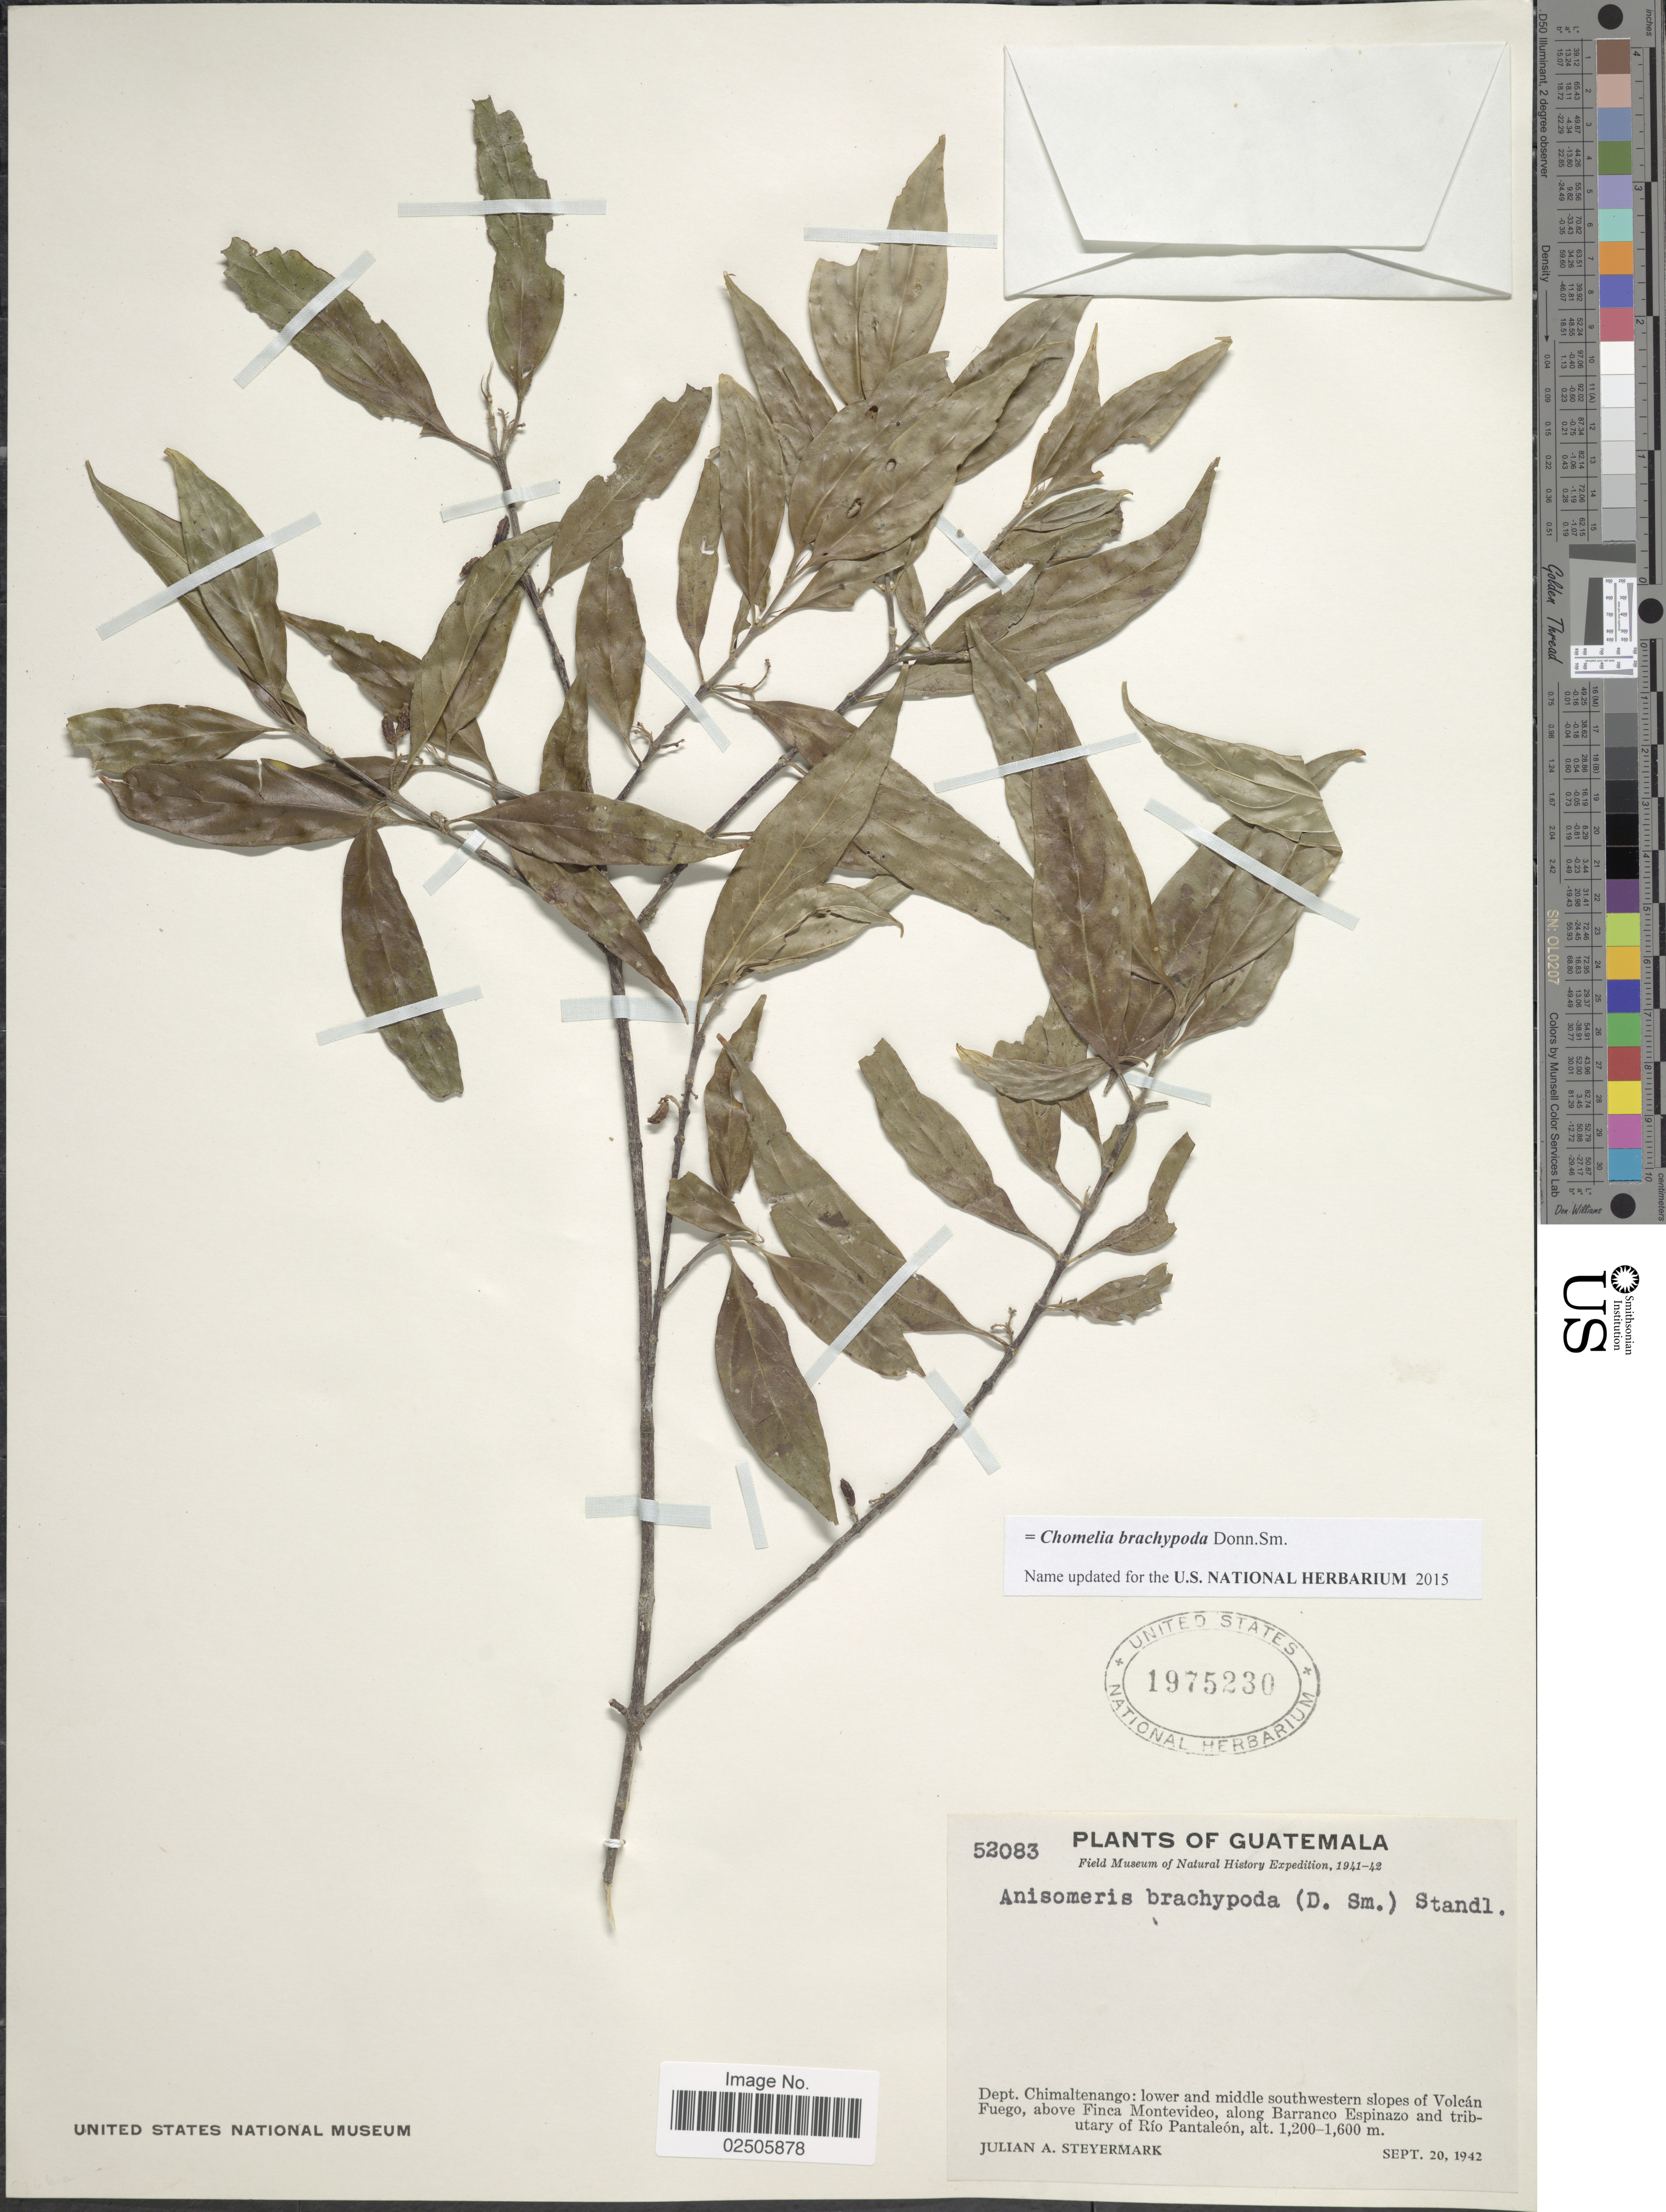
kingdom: Plantae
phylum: Tracheophyta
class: Magnoliopsida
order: Gentianales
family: Rubiaceae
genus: Chomelia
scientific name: Chomelia brachypoda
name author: Donn. Sm.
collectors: J. Steyermark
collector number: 52083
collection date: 1942-09-20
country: Guatemala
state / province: Chimaltenango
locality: Lower and middle southwestern slopes of Volcan Fuego, above Finca Montevideo, along Barranco Espinazo and tributary of Rio Pantaleon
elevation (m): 1200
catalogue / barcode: US 1975230